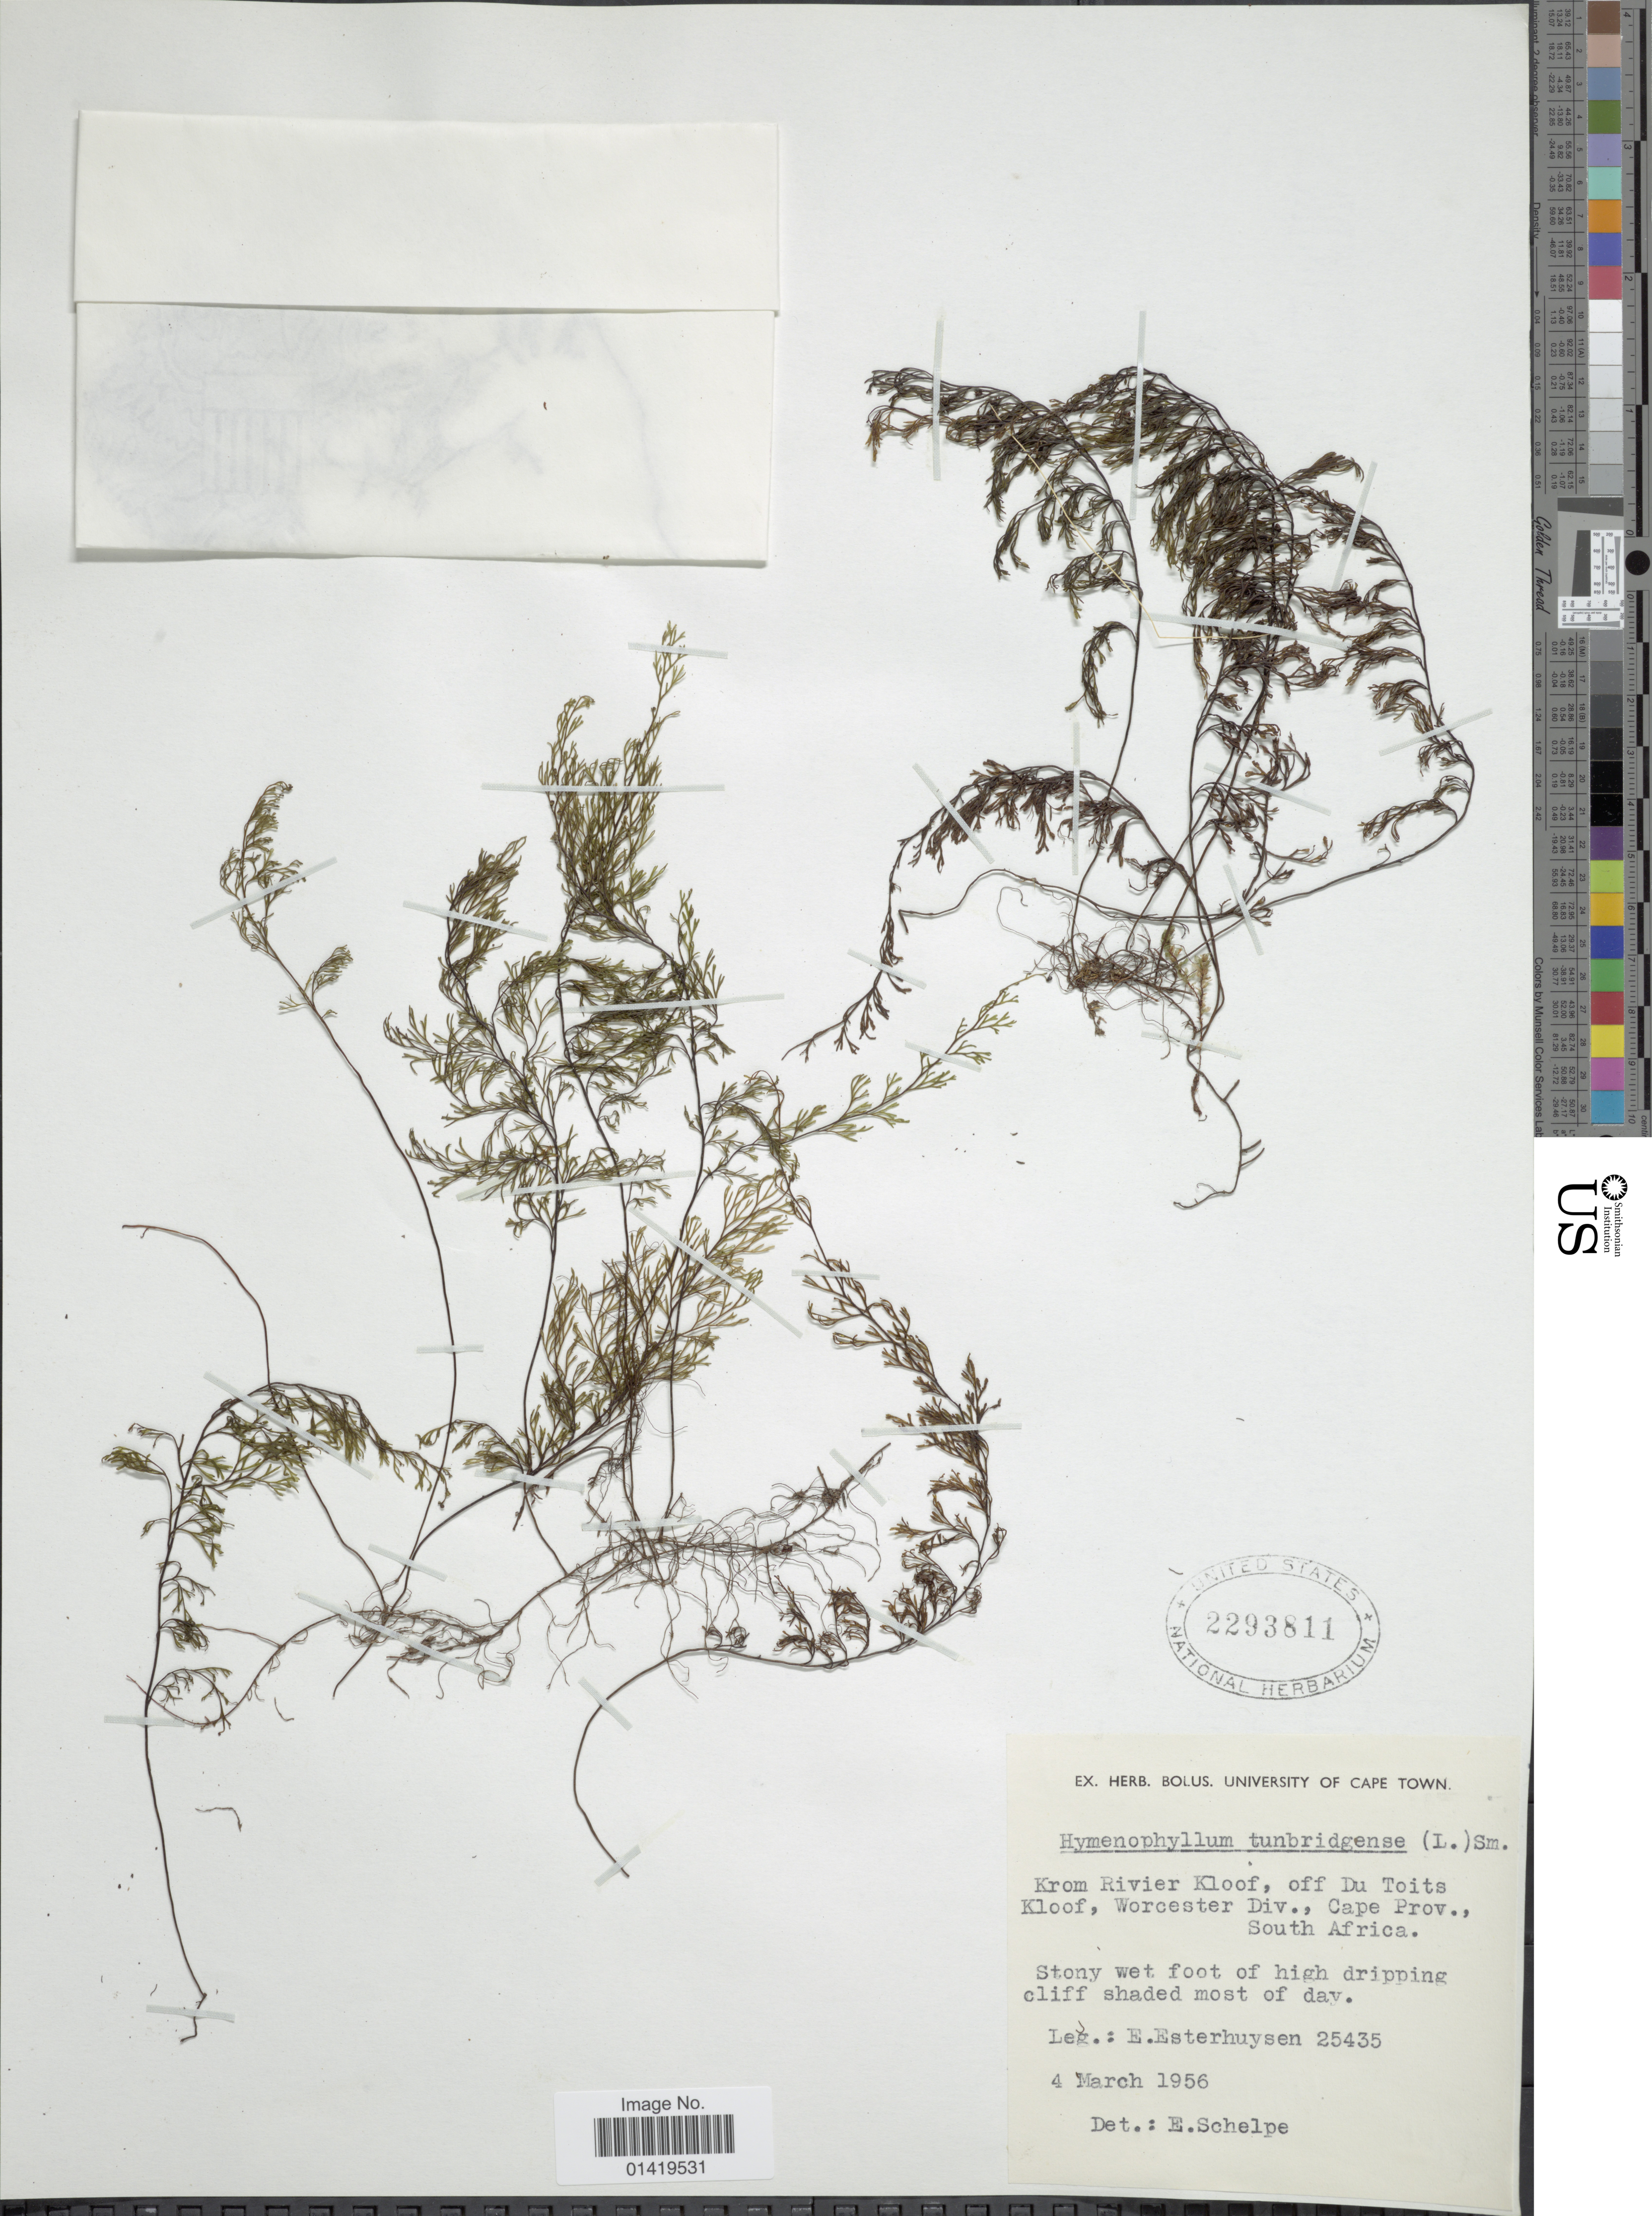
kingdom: Plantae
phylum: Tracheophyta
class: Polypodiopsida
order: Hymenophyllales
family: Hymenophyllaceae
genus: Hymenophyllum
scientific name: Hymenophyllum tunbrigense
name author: (L.) Small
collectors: E. E. Esterhuysen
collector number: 25435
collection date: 1956-03-04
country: South Africa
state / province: Western Cape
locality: Krom rivier Kloof off Du TGoits Kloof, Worcester Div., Cape prov South Africa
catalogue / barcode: US 2293811